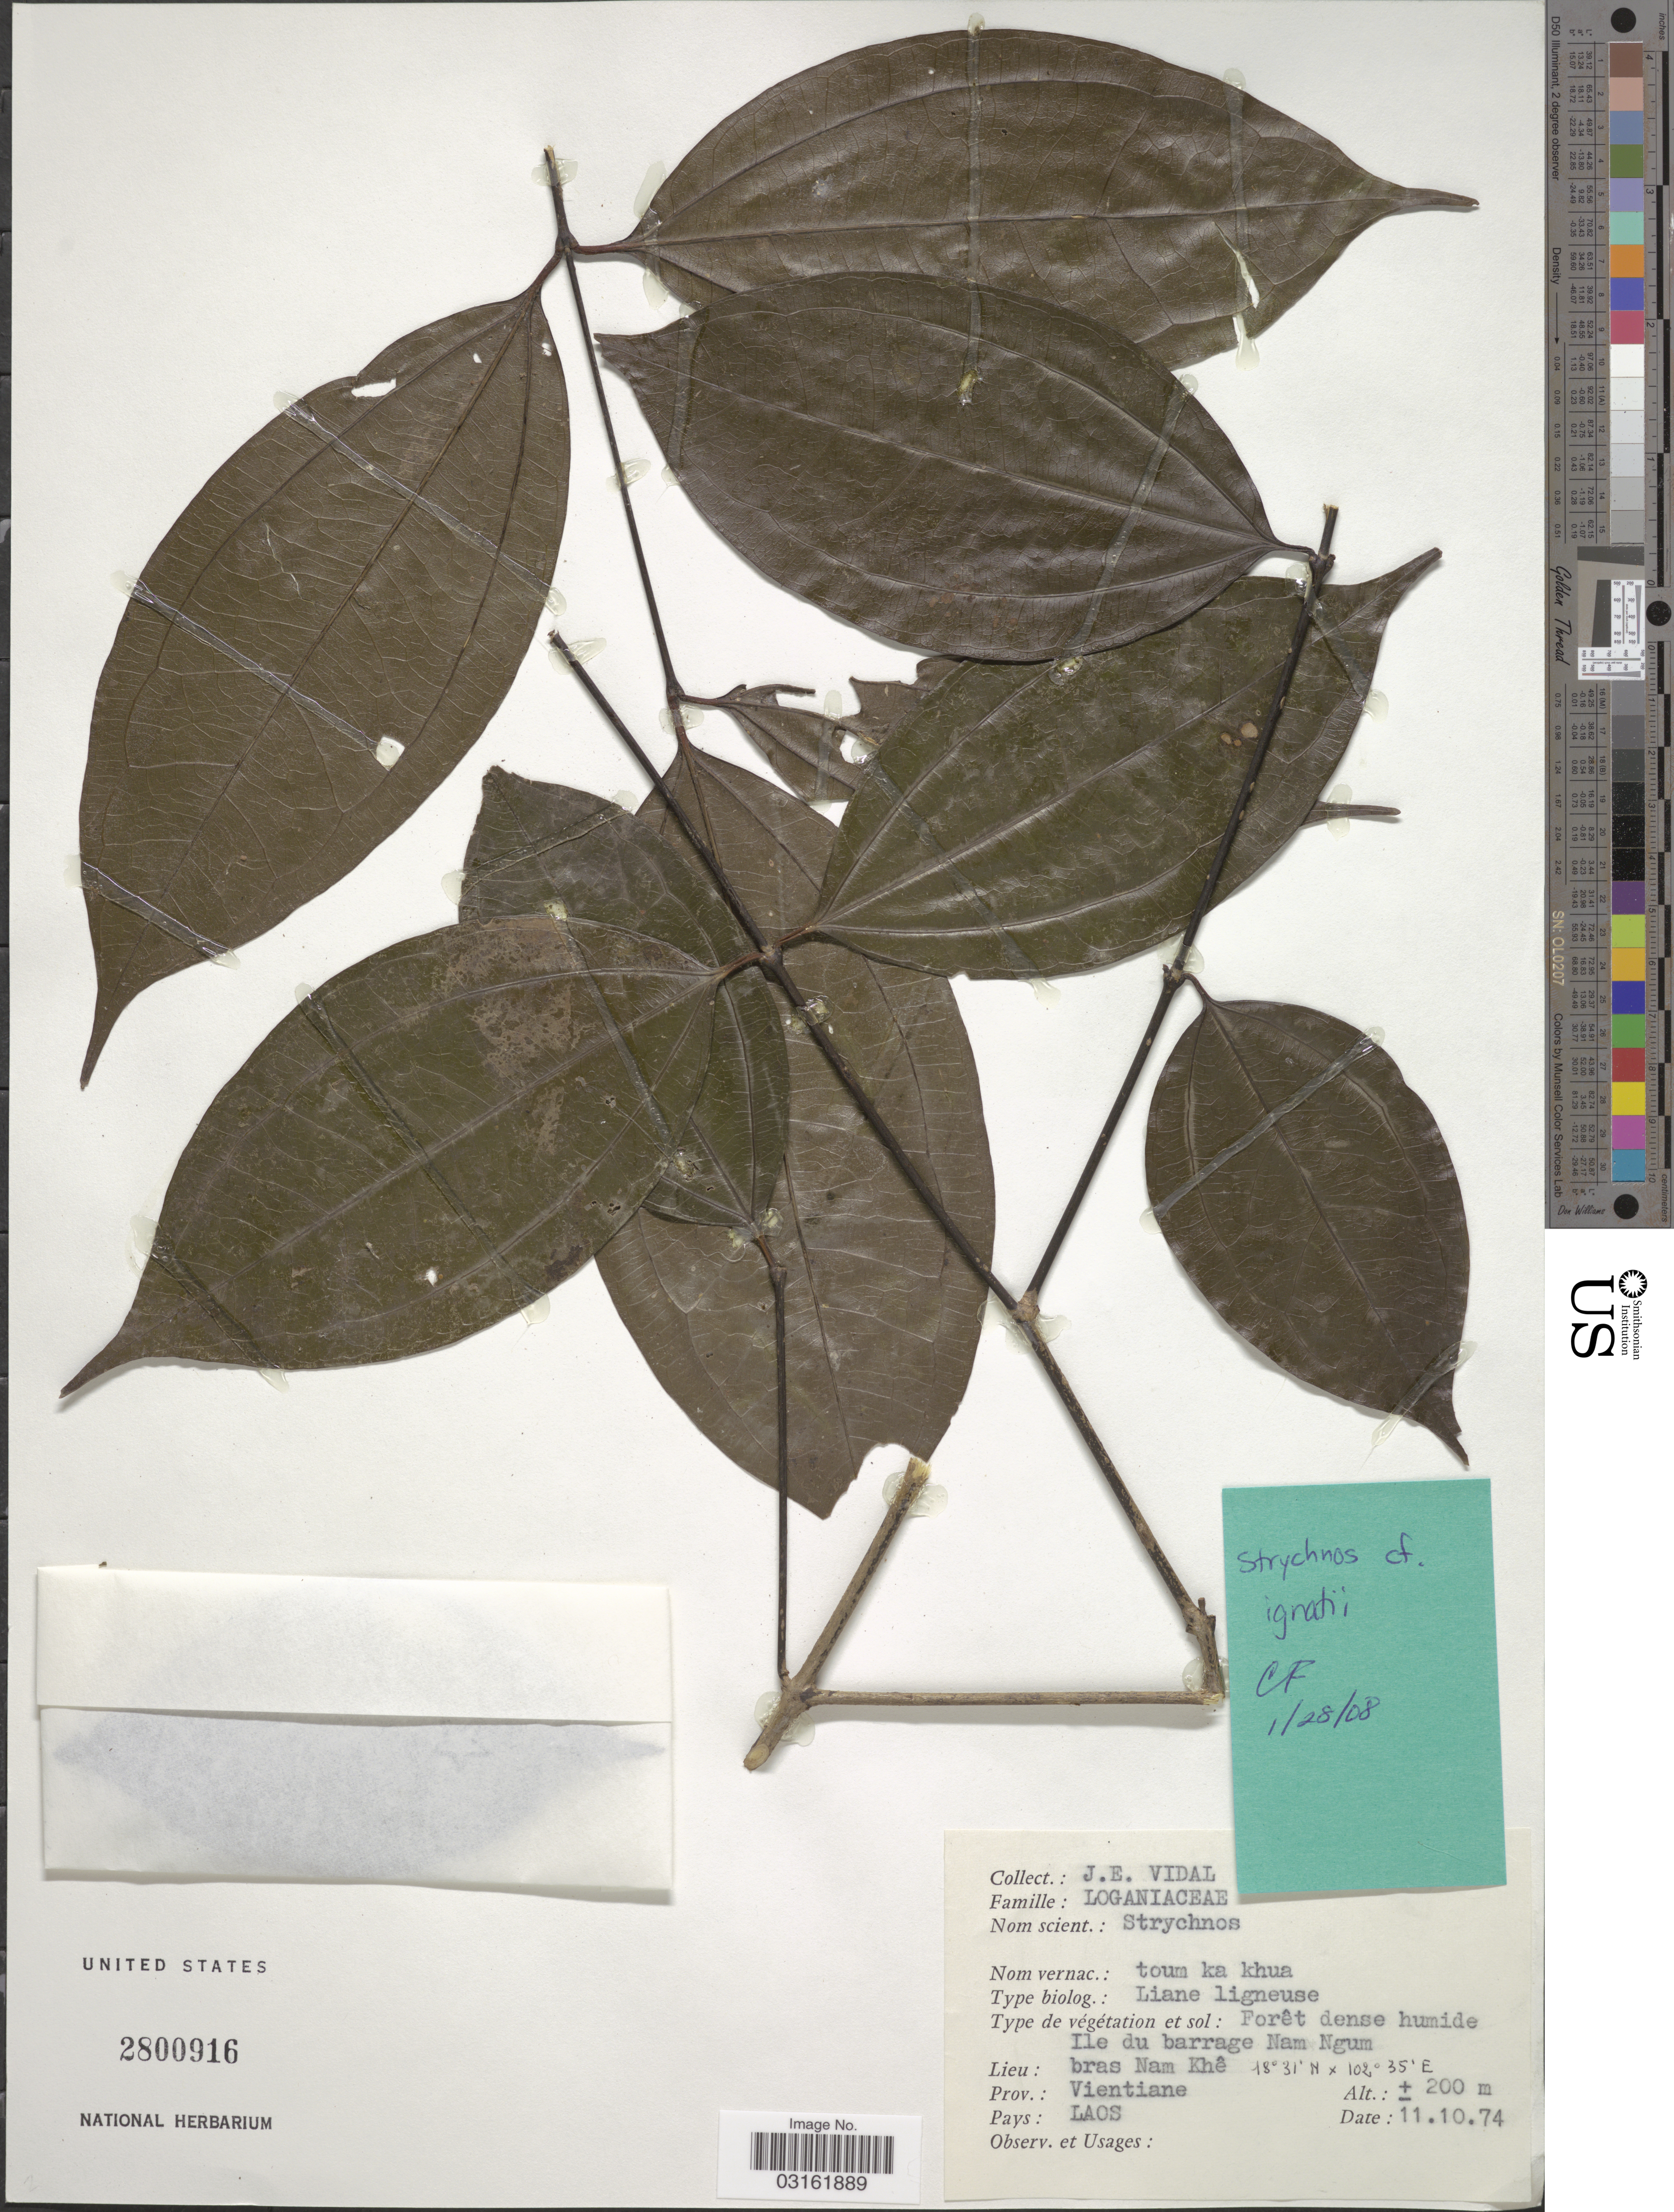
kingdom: Plantae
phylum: Tracheophyta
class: Magnoliopsida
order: Gentianales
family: Loganiaceae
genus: Strychnos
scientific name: Strychnos sp.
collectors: J. E. Vidal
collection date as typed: Transcribed d/m/y: 11/10/74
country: Laos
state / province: Viangchan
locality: Ile du barrage Nam Ngum bras Nam Khê. Prov.: Vientiane.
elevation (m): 200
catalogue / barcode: US 2800916